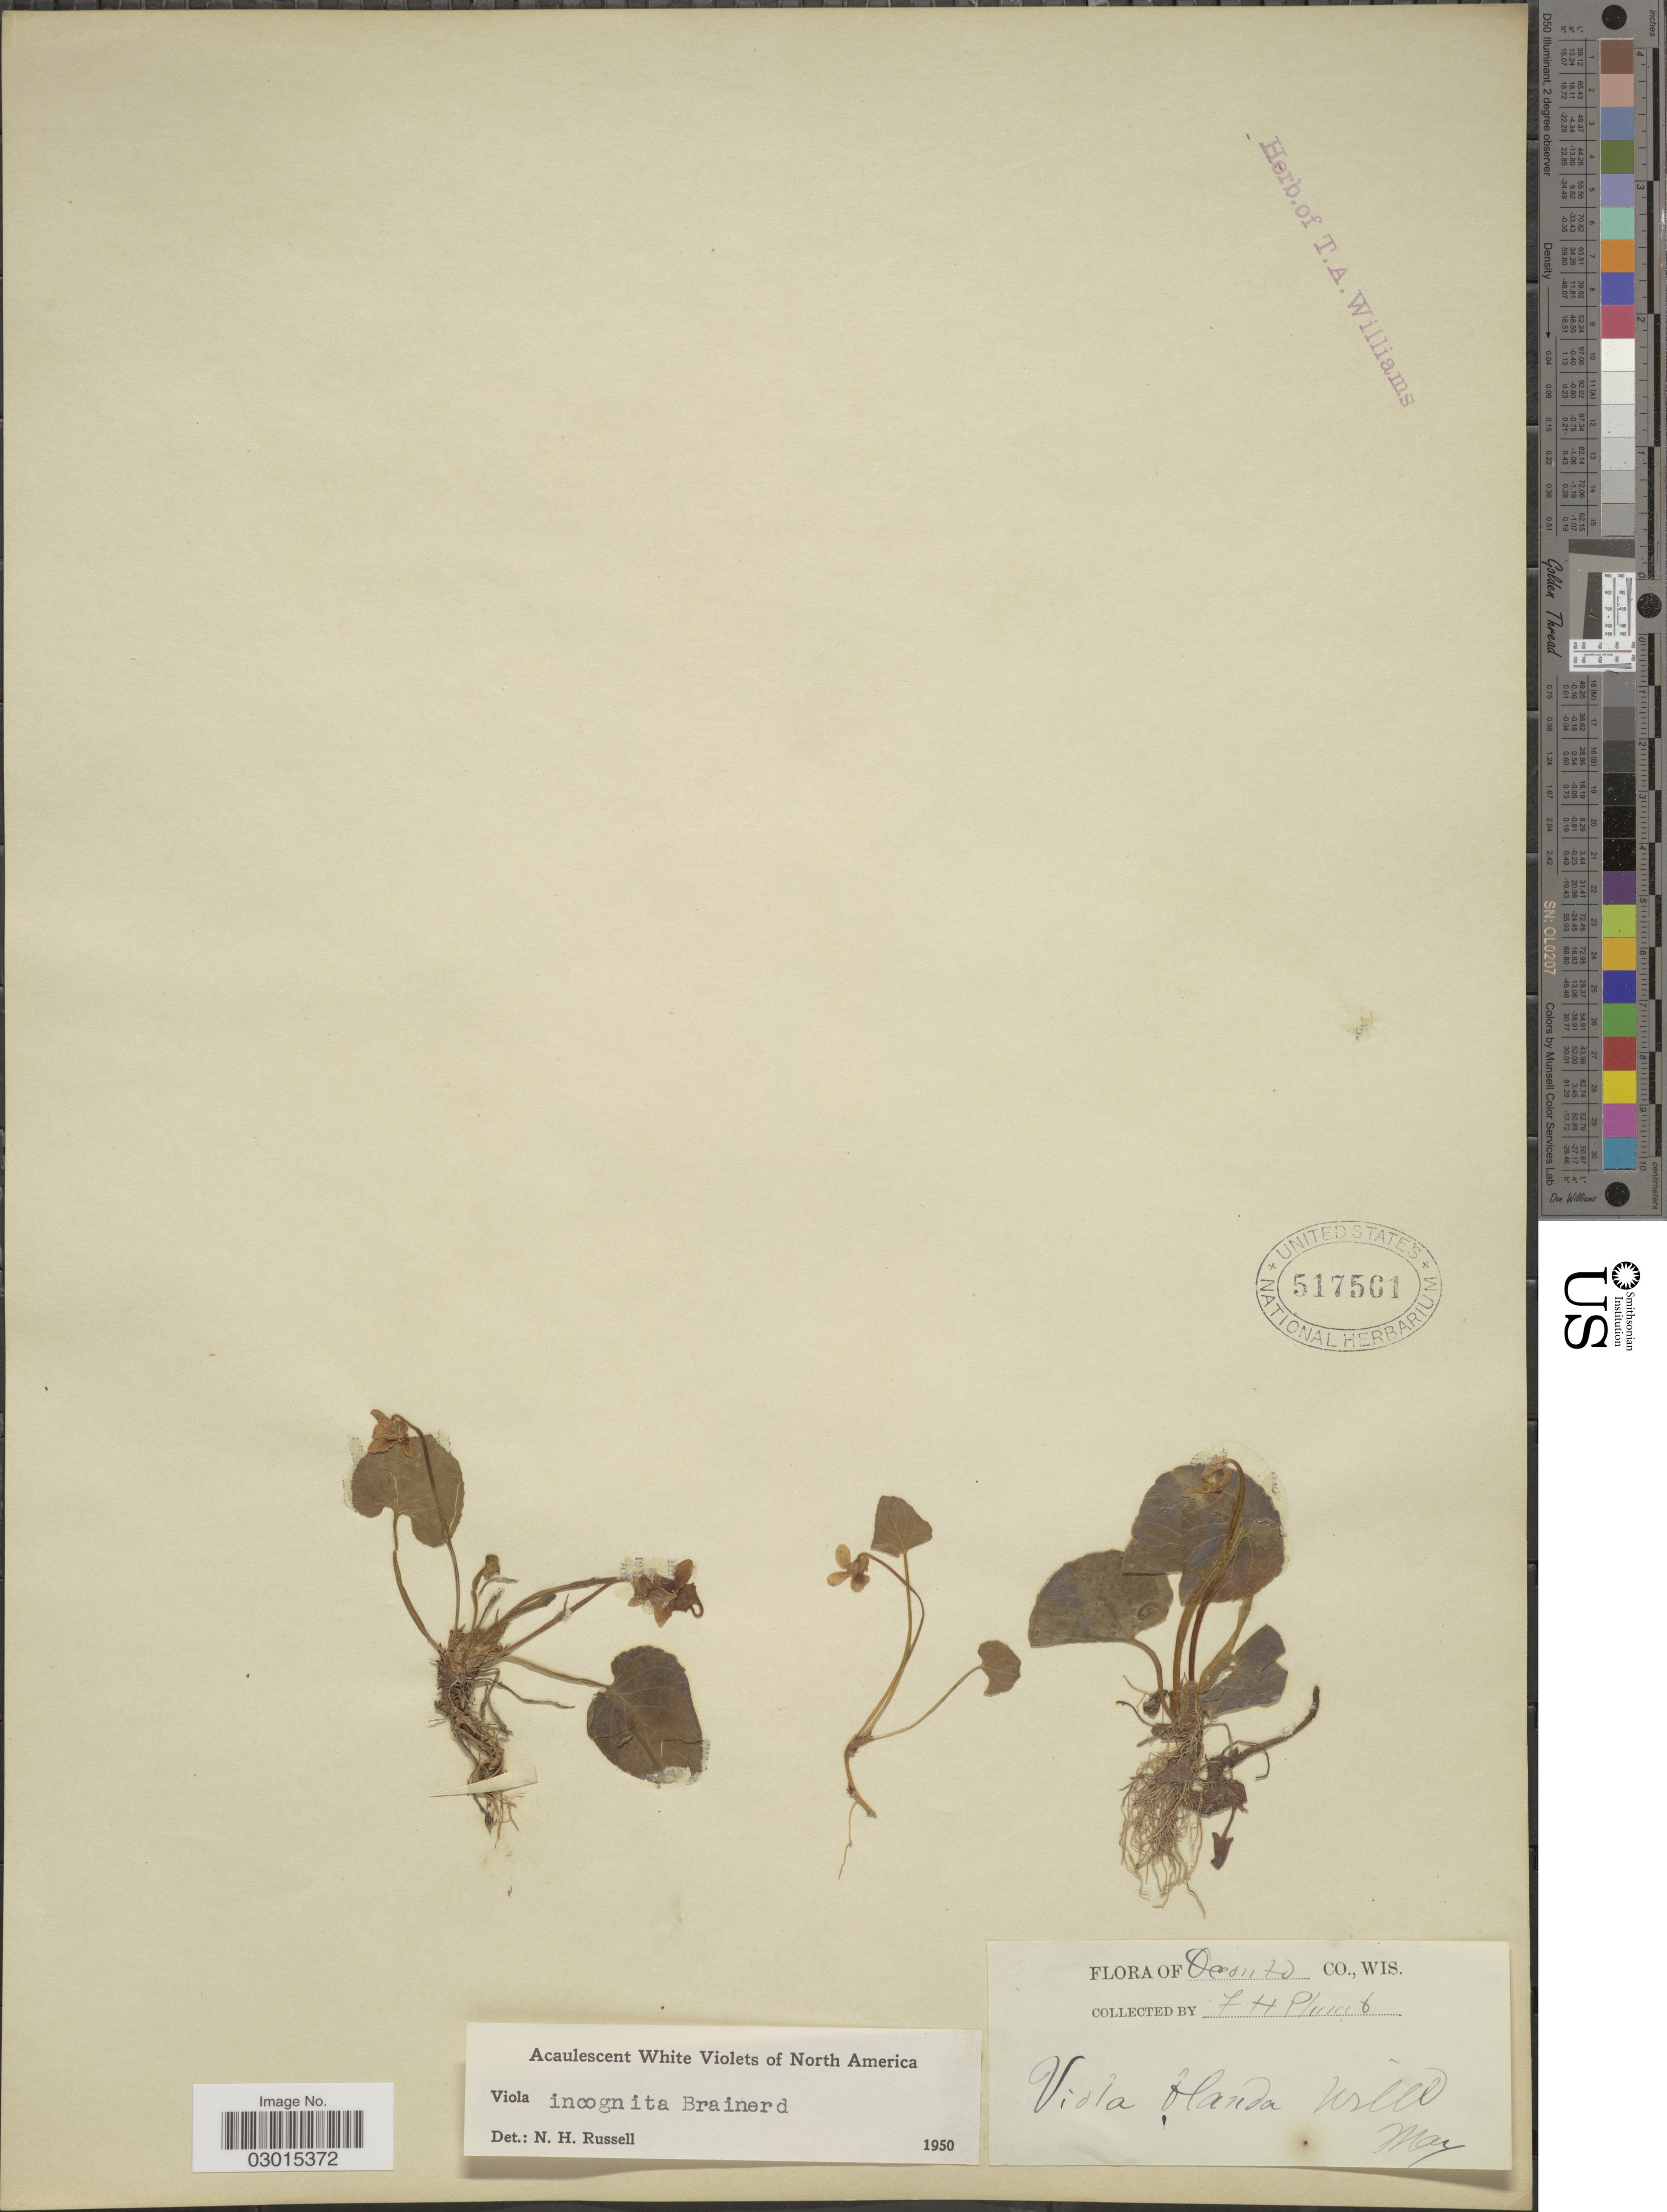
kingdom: Plantae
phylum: Tracheophyta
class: Magnoliopsida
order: Malpighiales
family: Violaceae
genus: Viola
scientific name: Viola incognita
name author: Brainerd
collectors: F. Plumb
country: United States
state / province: Wisconsin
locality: Oconto Co., Wis.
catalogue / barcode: US 517561